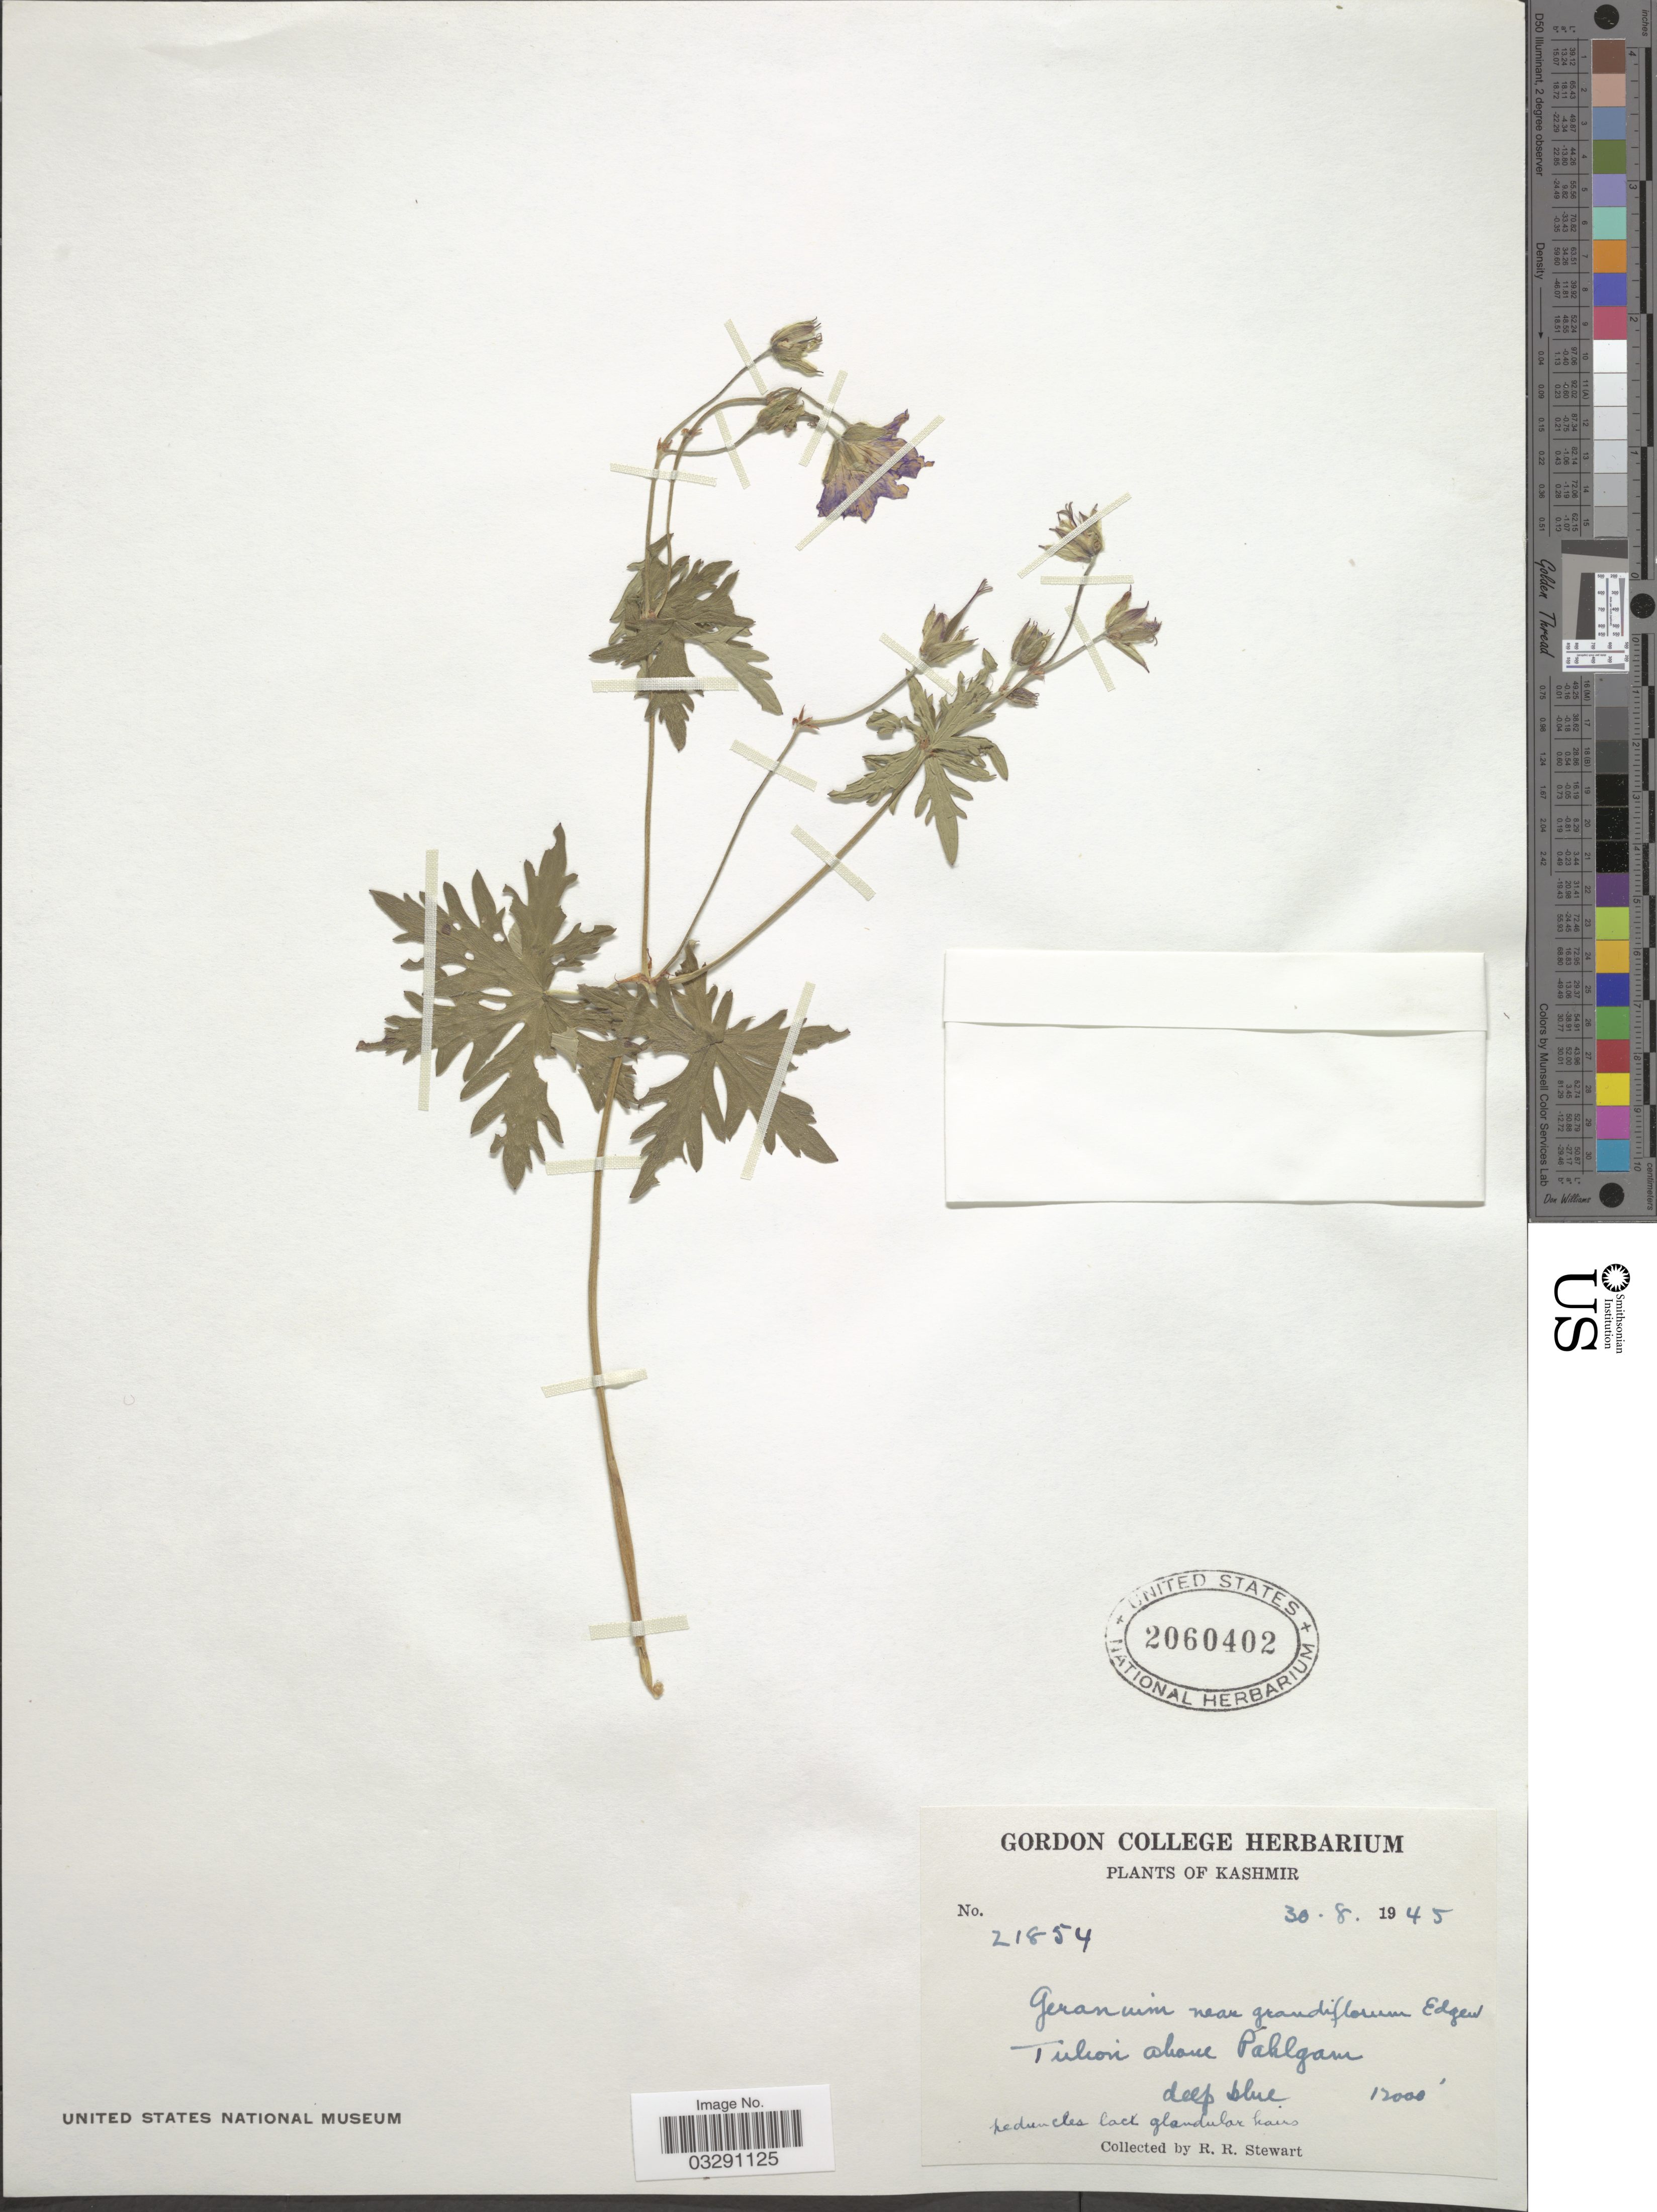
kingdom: Plantae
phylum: Tracheophyta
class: Magnoliopsida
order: Geraniales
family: Geraniaceae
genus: Geranium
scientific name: Geranium himalayense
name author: Klotzsch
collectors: R. Stewart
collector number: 21854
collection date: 1945-08-30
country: India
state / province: Jammu and Kashmir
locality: Kashmir. Tulian above Pahlgam.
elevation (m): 3658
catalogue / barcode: US 2060402